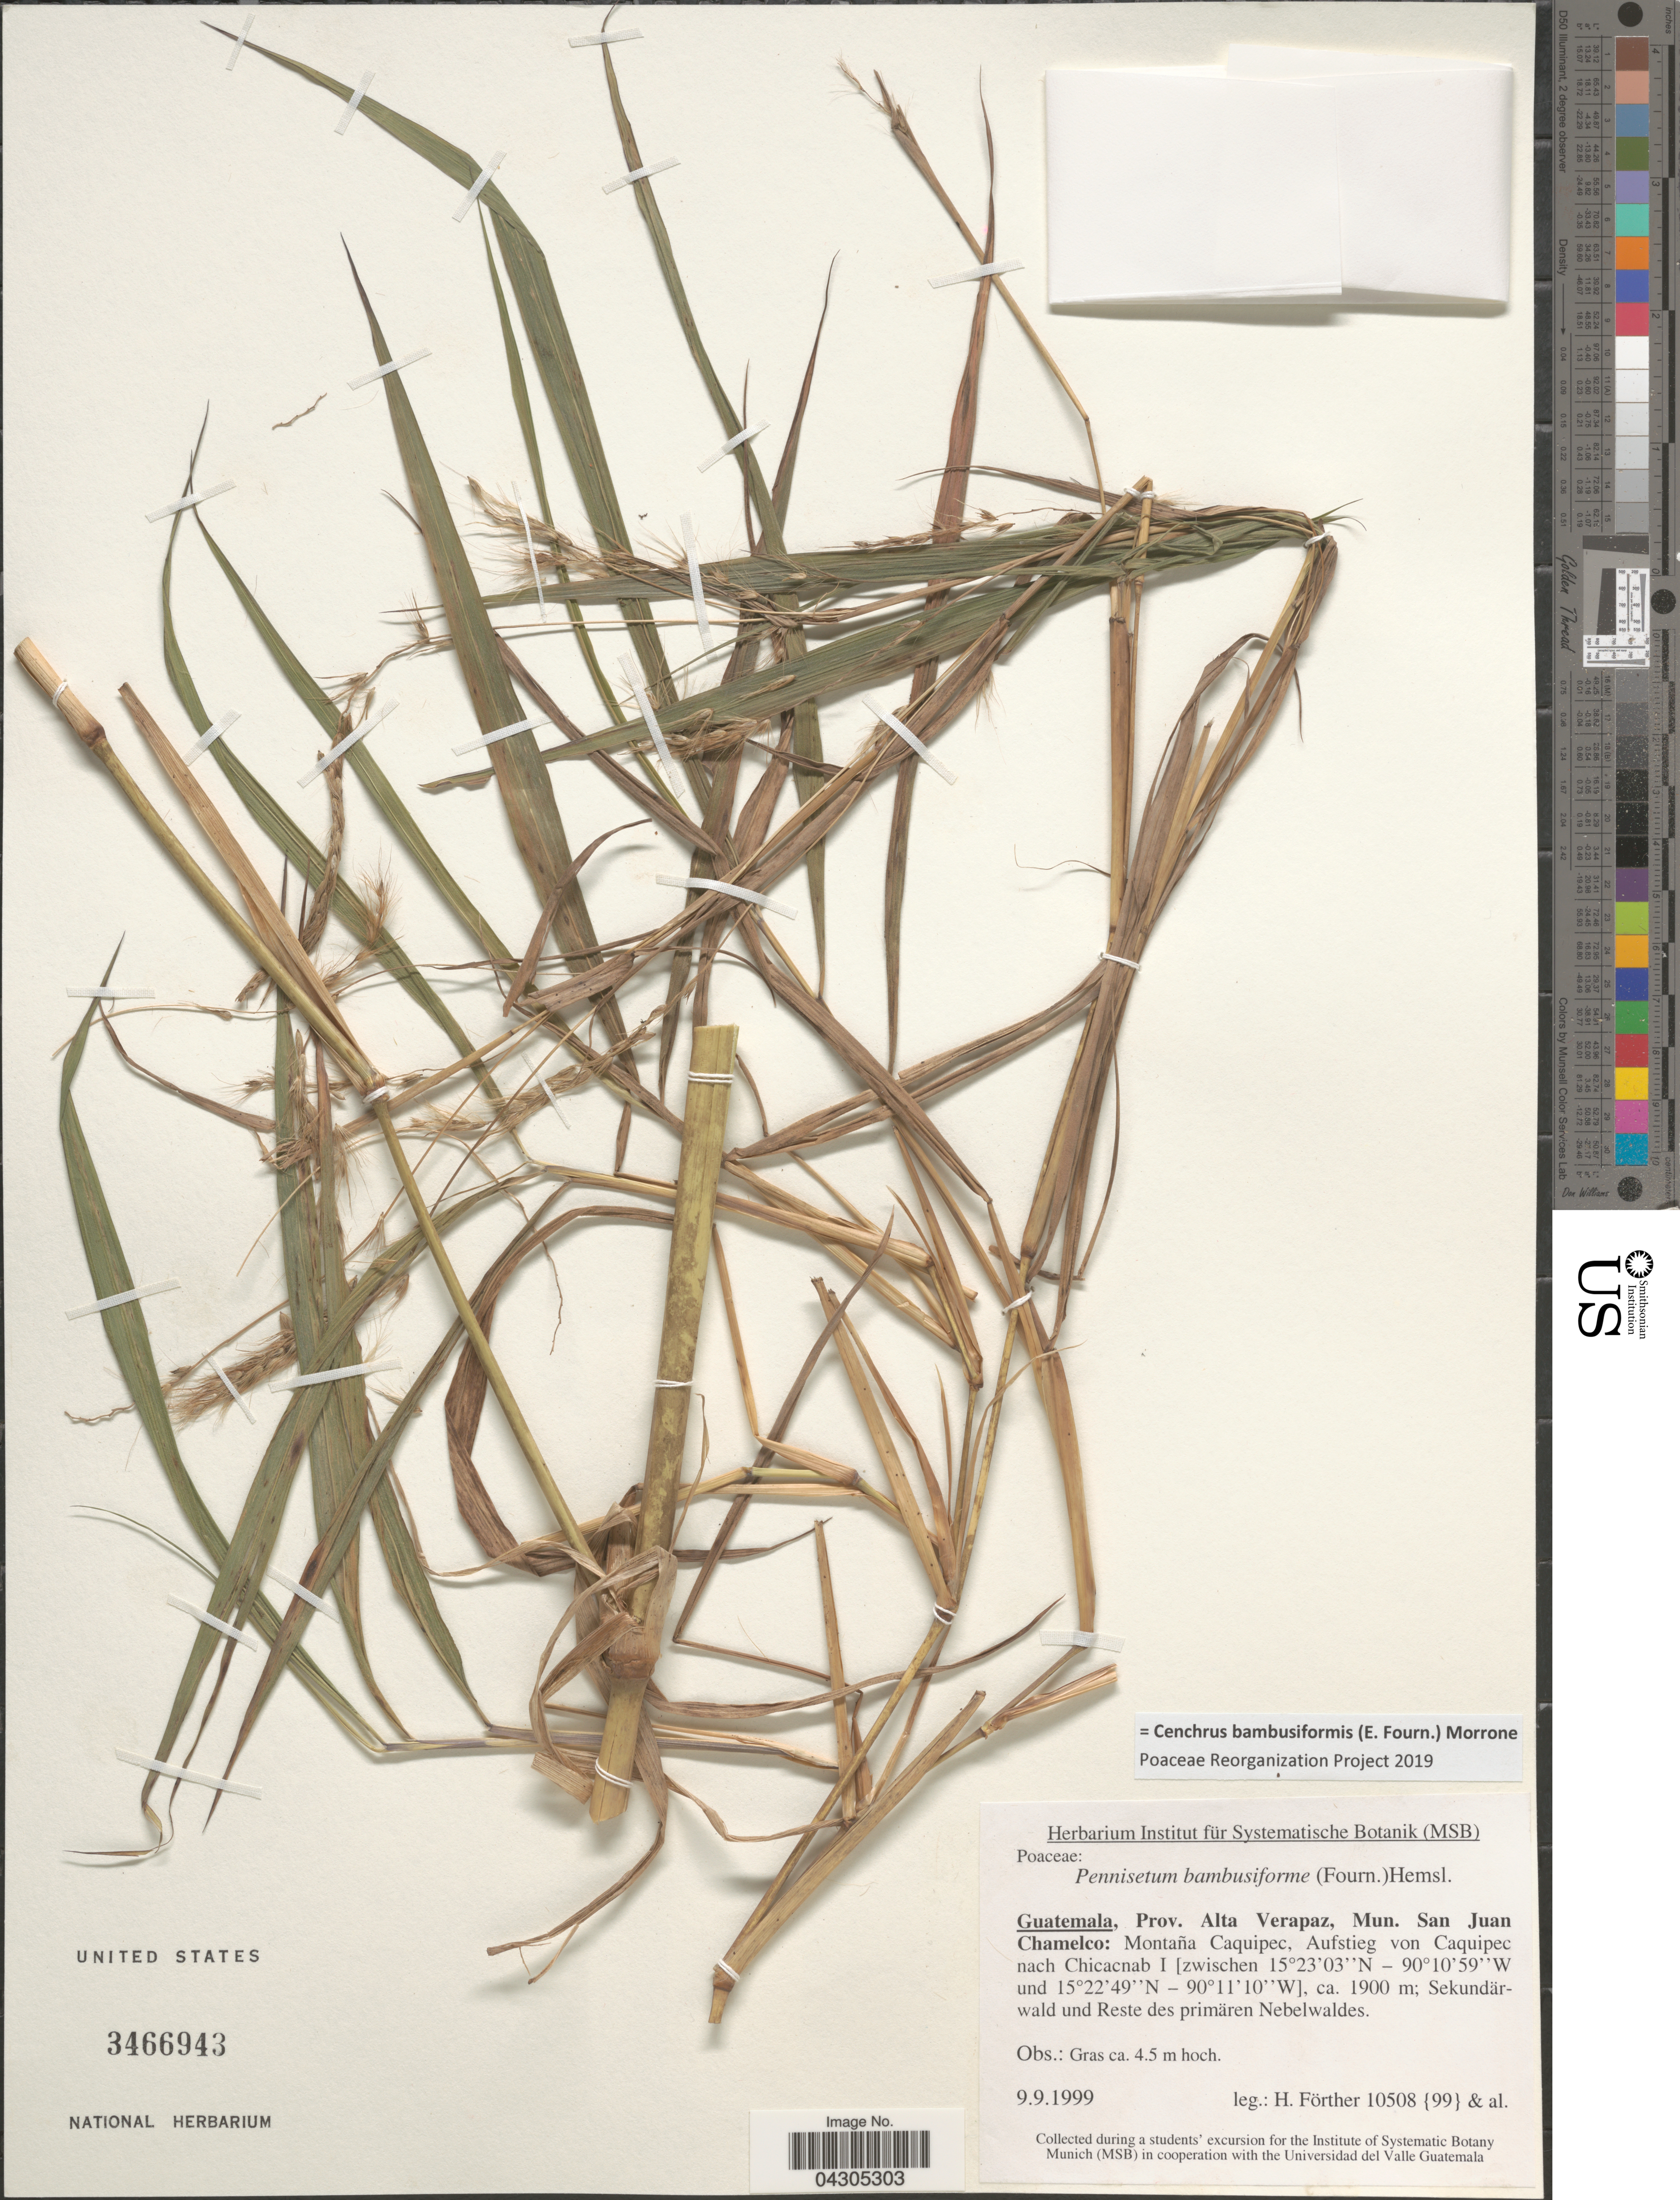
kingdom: Plantae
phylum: Tracheophyta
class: Liliopsida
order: Poales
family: Poaceae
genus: Cenchrus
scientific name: Cenchrus bambusiformis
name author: (E. Fourn.) Morrone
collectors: H. Förther & et al.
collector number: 10508{99}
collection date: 1999-09-09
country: Guatemala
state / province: Alta Verapaz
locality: Mun. San Juan Chamelco: Montaña Caquipec, Aufstieg von Caquipec nach Chicacnab I. Sekundärwald und Reste des primären Nebelwaldes.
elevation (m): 1900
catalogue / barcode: US 3466943